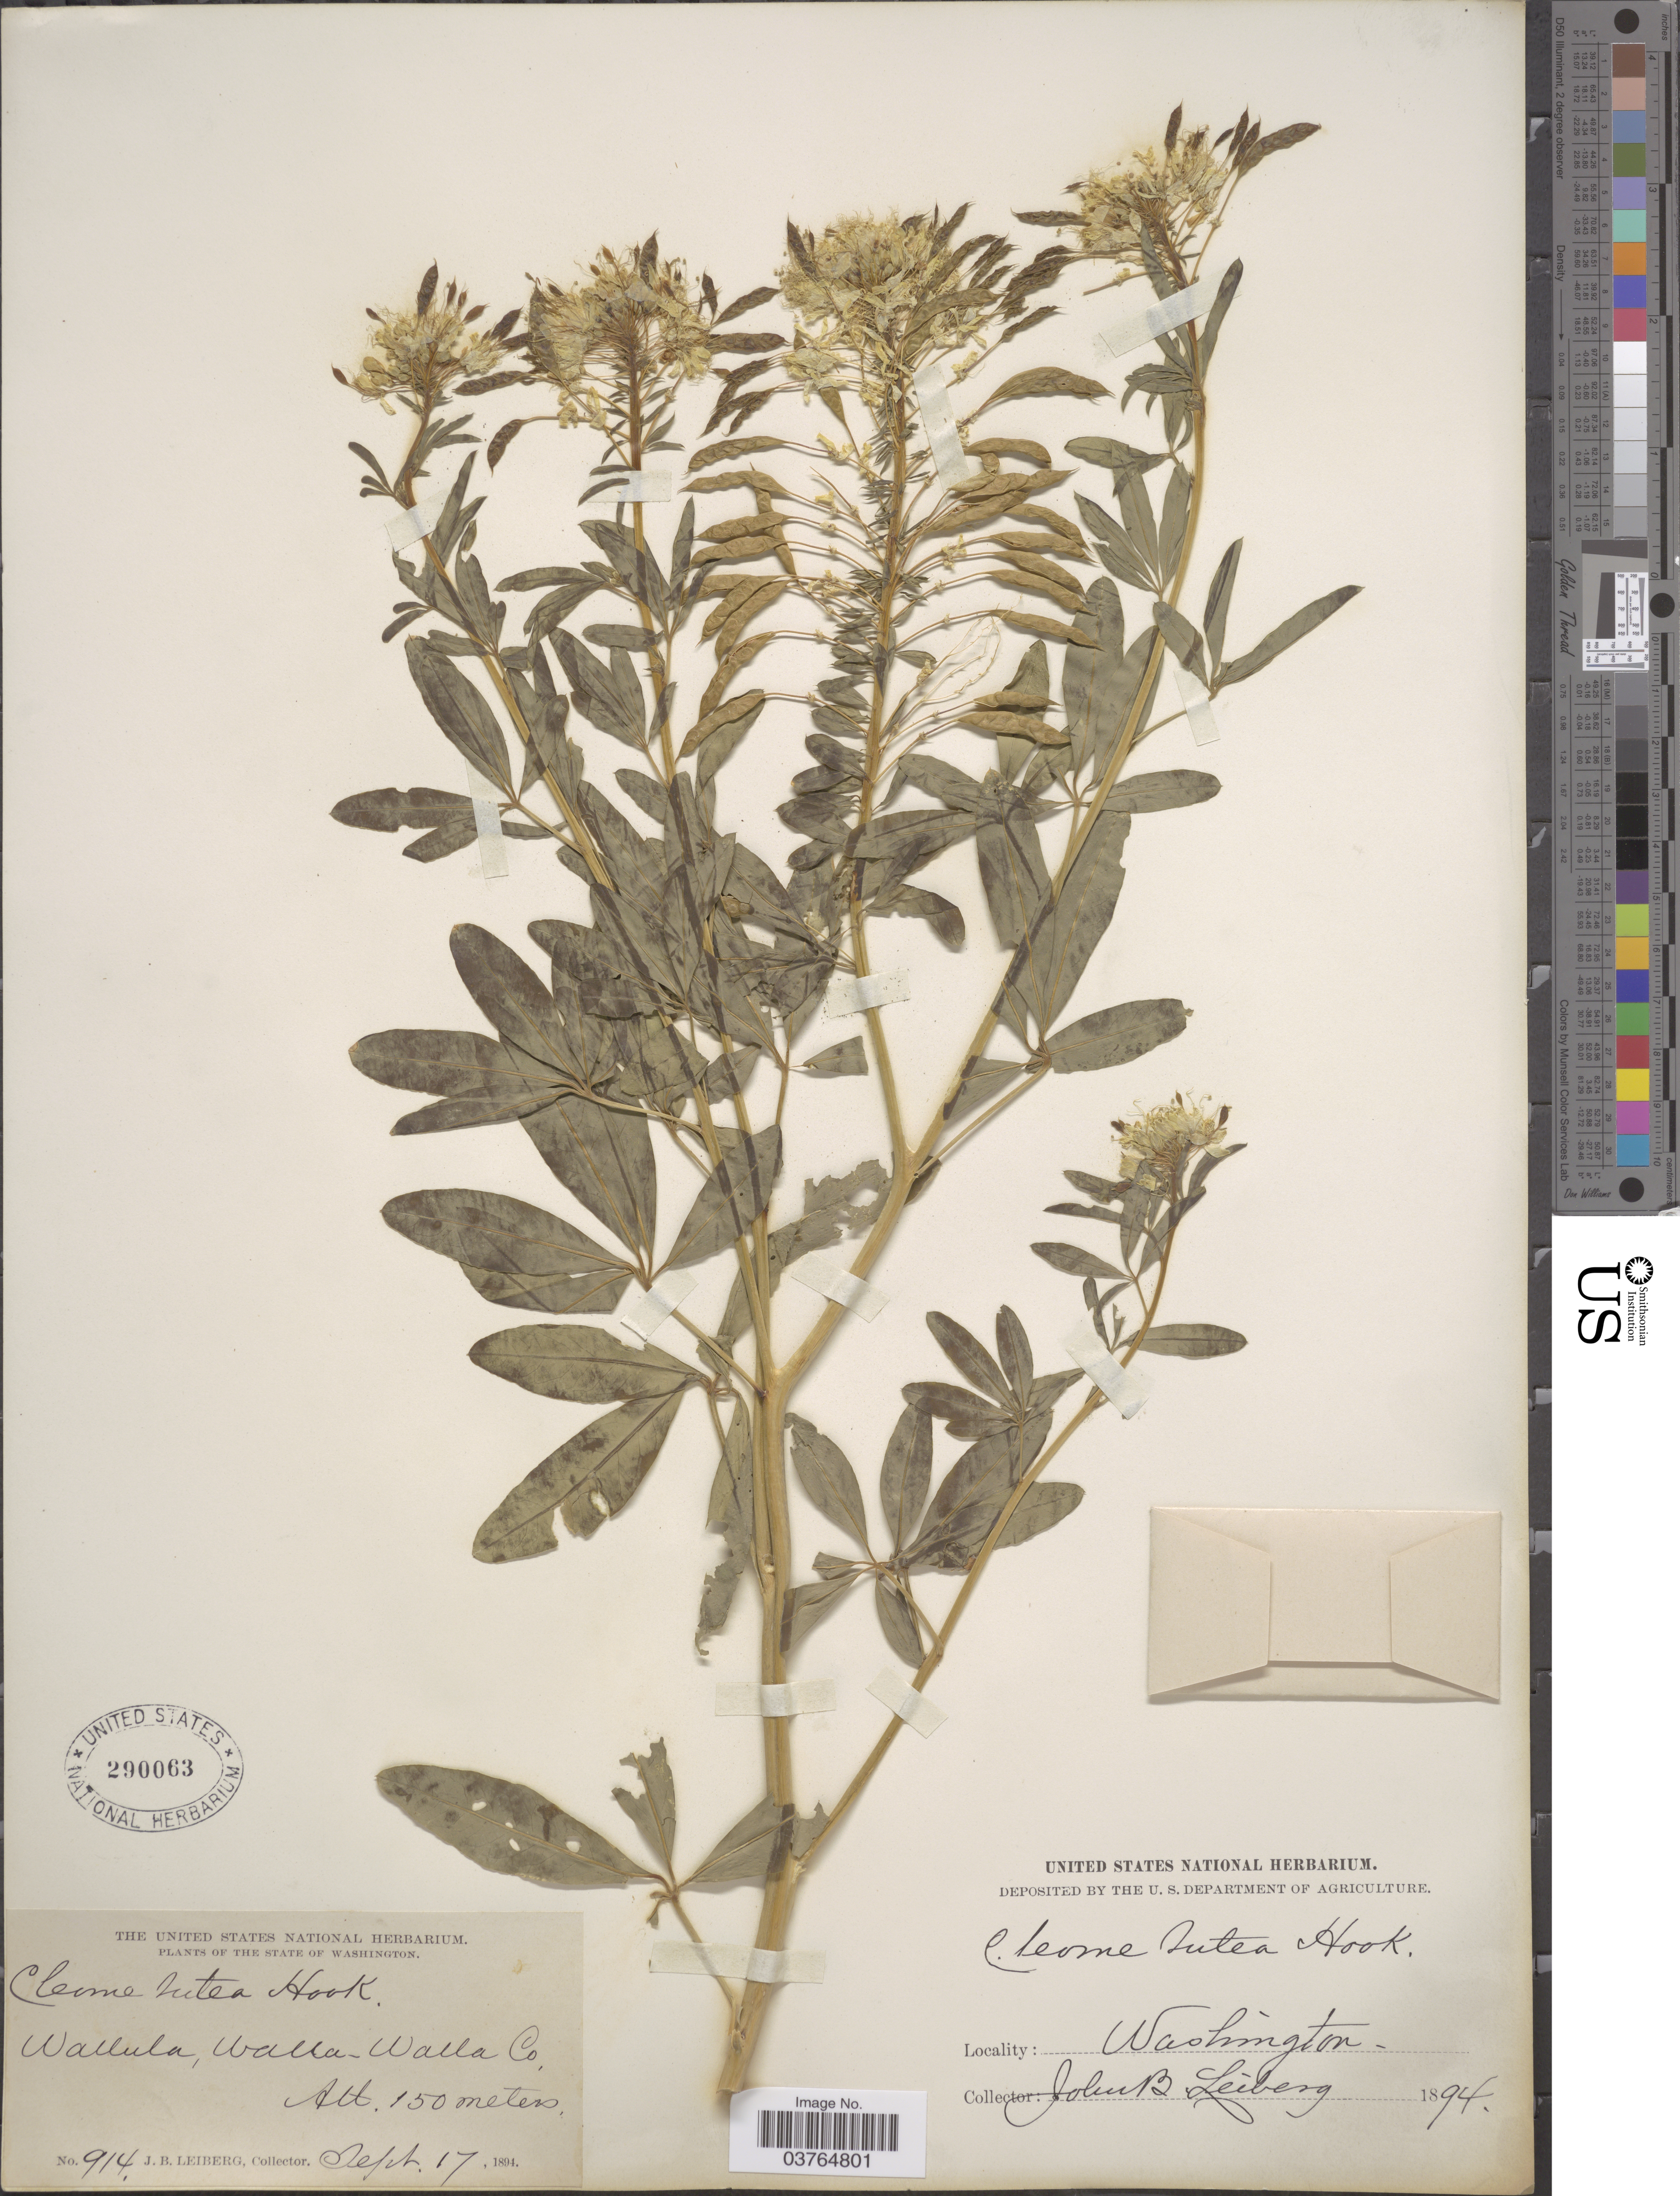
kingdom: Plantae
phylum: Tracheophyta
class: Magnoliopsida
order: Brassicales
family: Cleomaceae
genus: Cleomella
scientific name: Cleomella lutea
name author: (Hook.) Roalson & J.C. Hall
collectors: J. B. Leiberg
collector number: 914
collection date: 1894-09-17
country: United States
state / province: Washington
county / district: Walla Walla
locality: Wallula, Walla-Walla Co.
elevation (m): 150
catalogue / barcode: US 290063